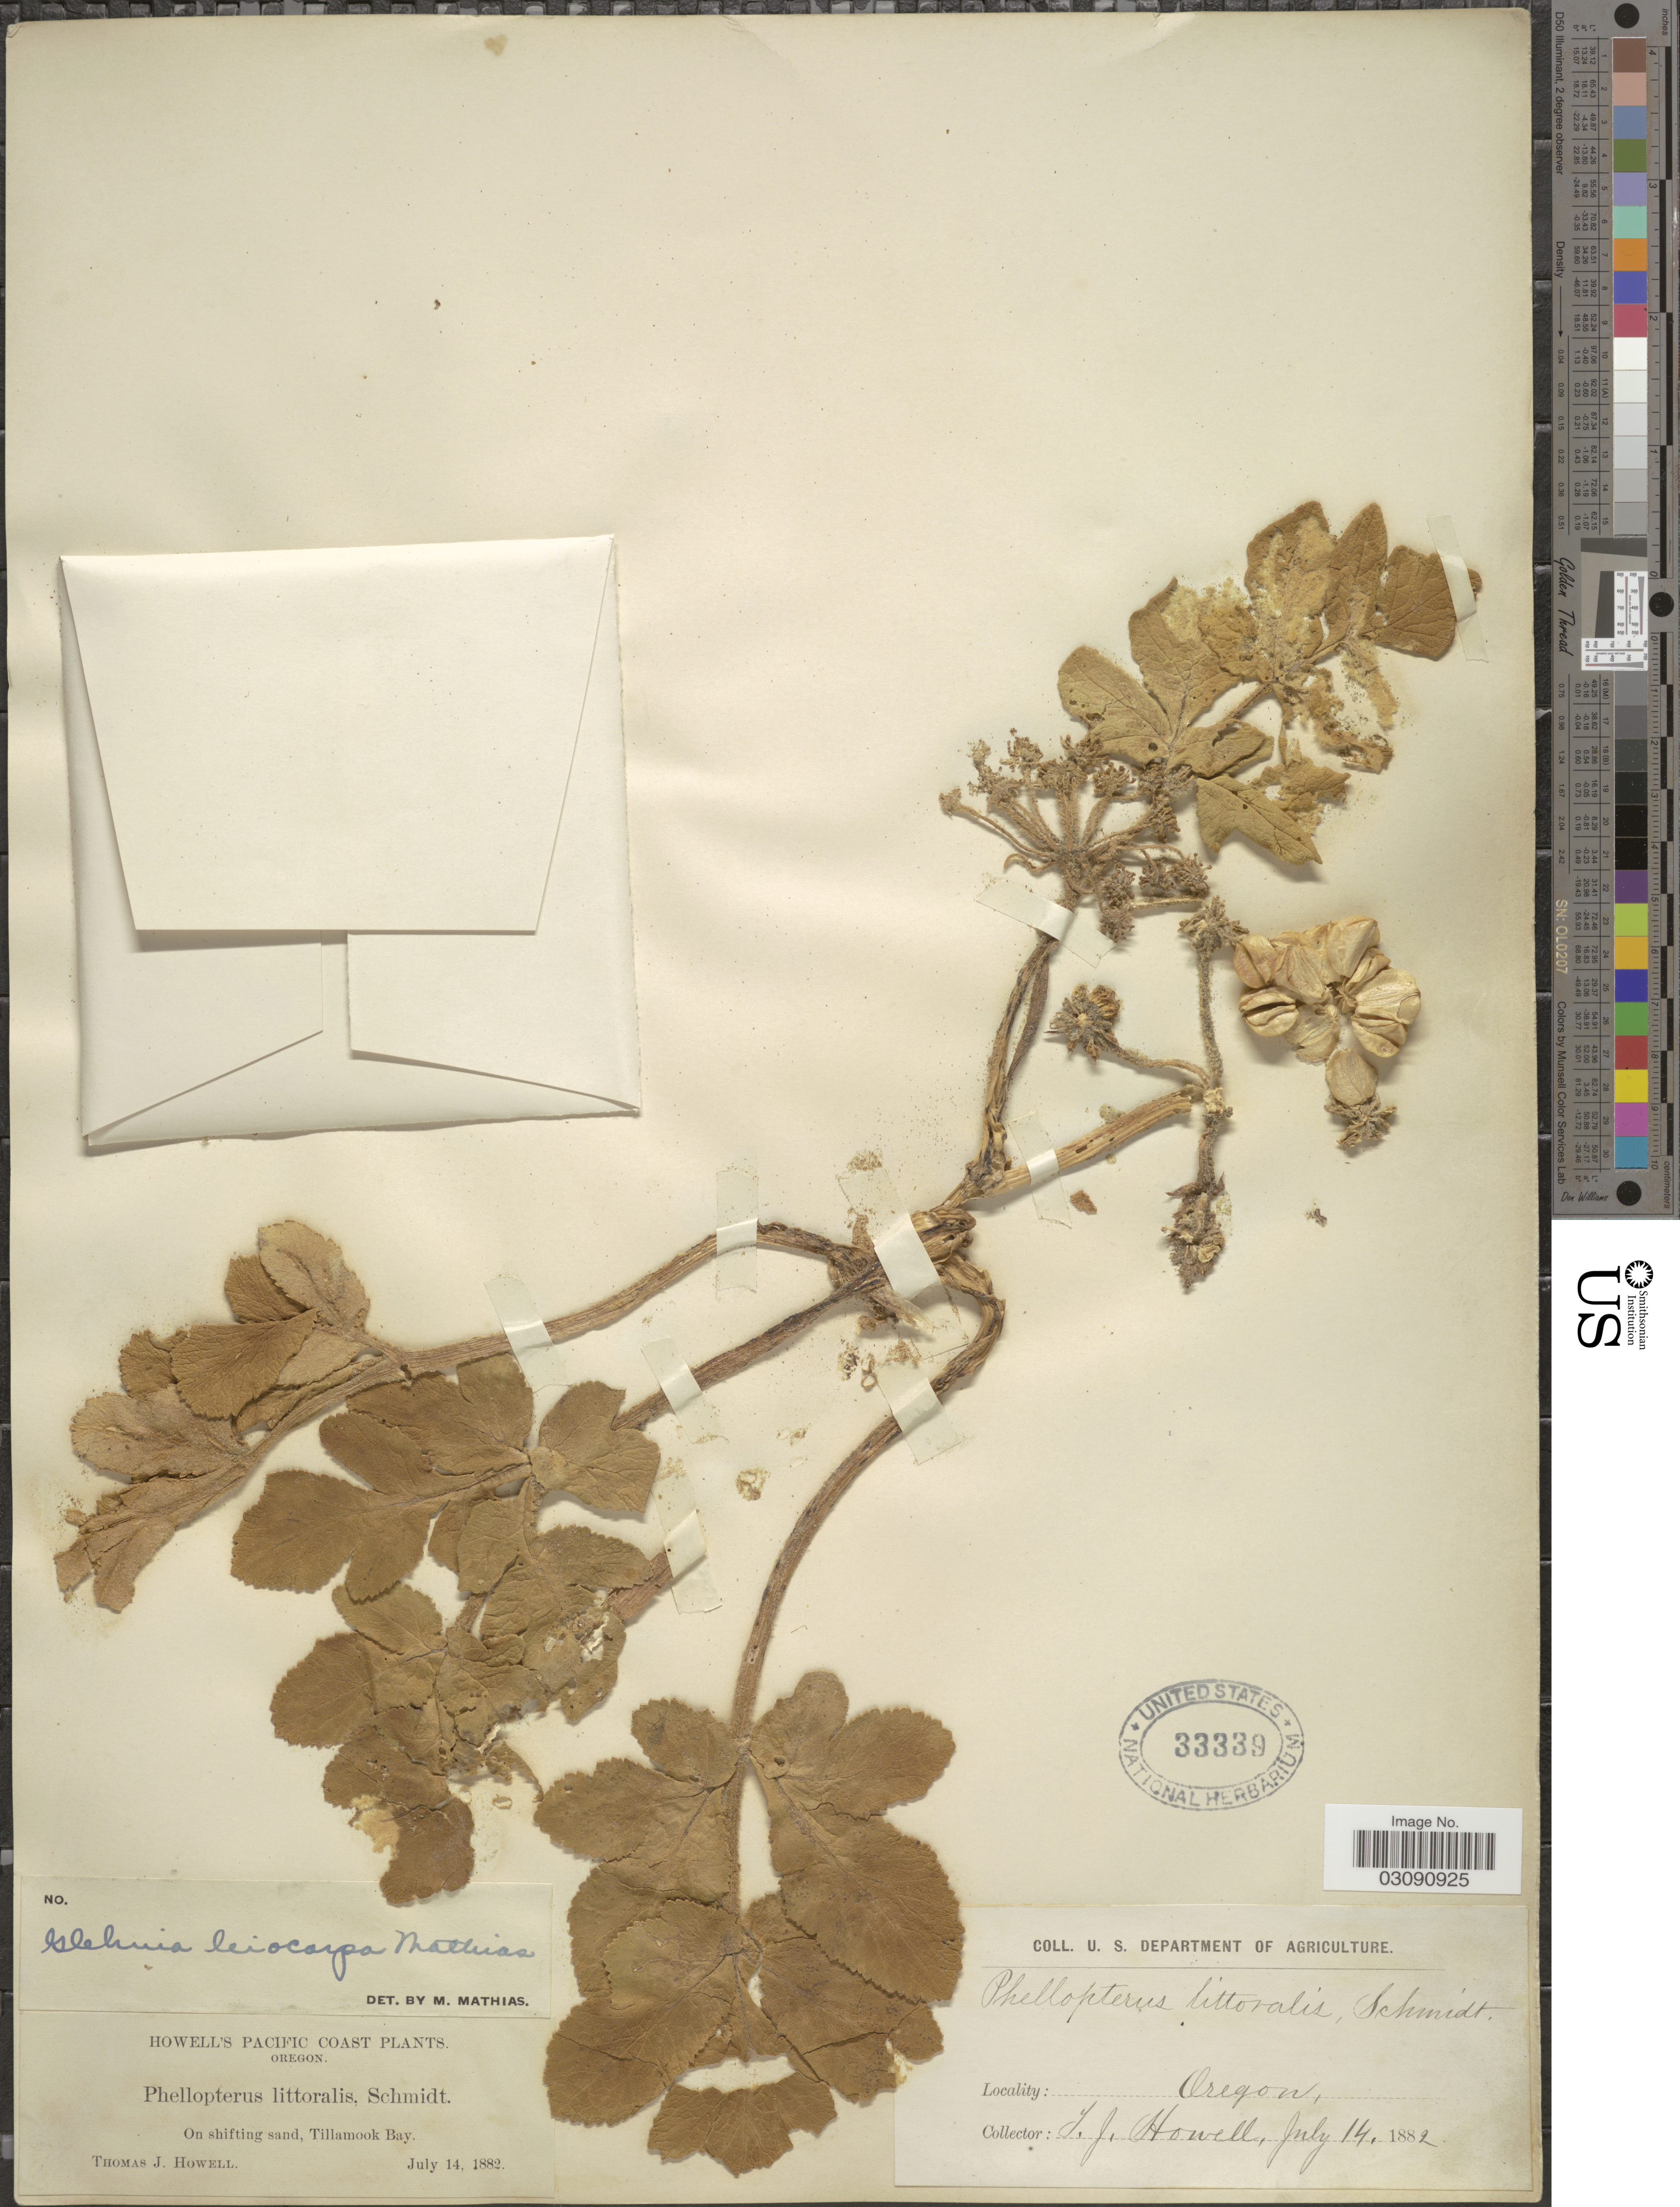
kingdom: Plantae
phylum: Tracheophyta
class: Magnoliopsida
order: Apiales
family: Apiaceae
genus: Glehnia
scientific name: Glehnia littoralis subsp. leiocarpa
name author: (Mathias) Hultén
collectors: T. J. Howell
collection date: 1882-07-14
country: United States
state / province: Oregon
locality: Pacific Coast, Tillamook Bay.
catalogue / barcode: US 33339